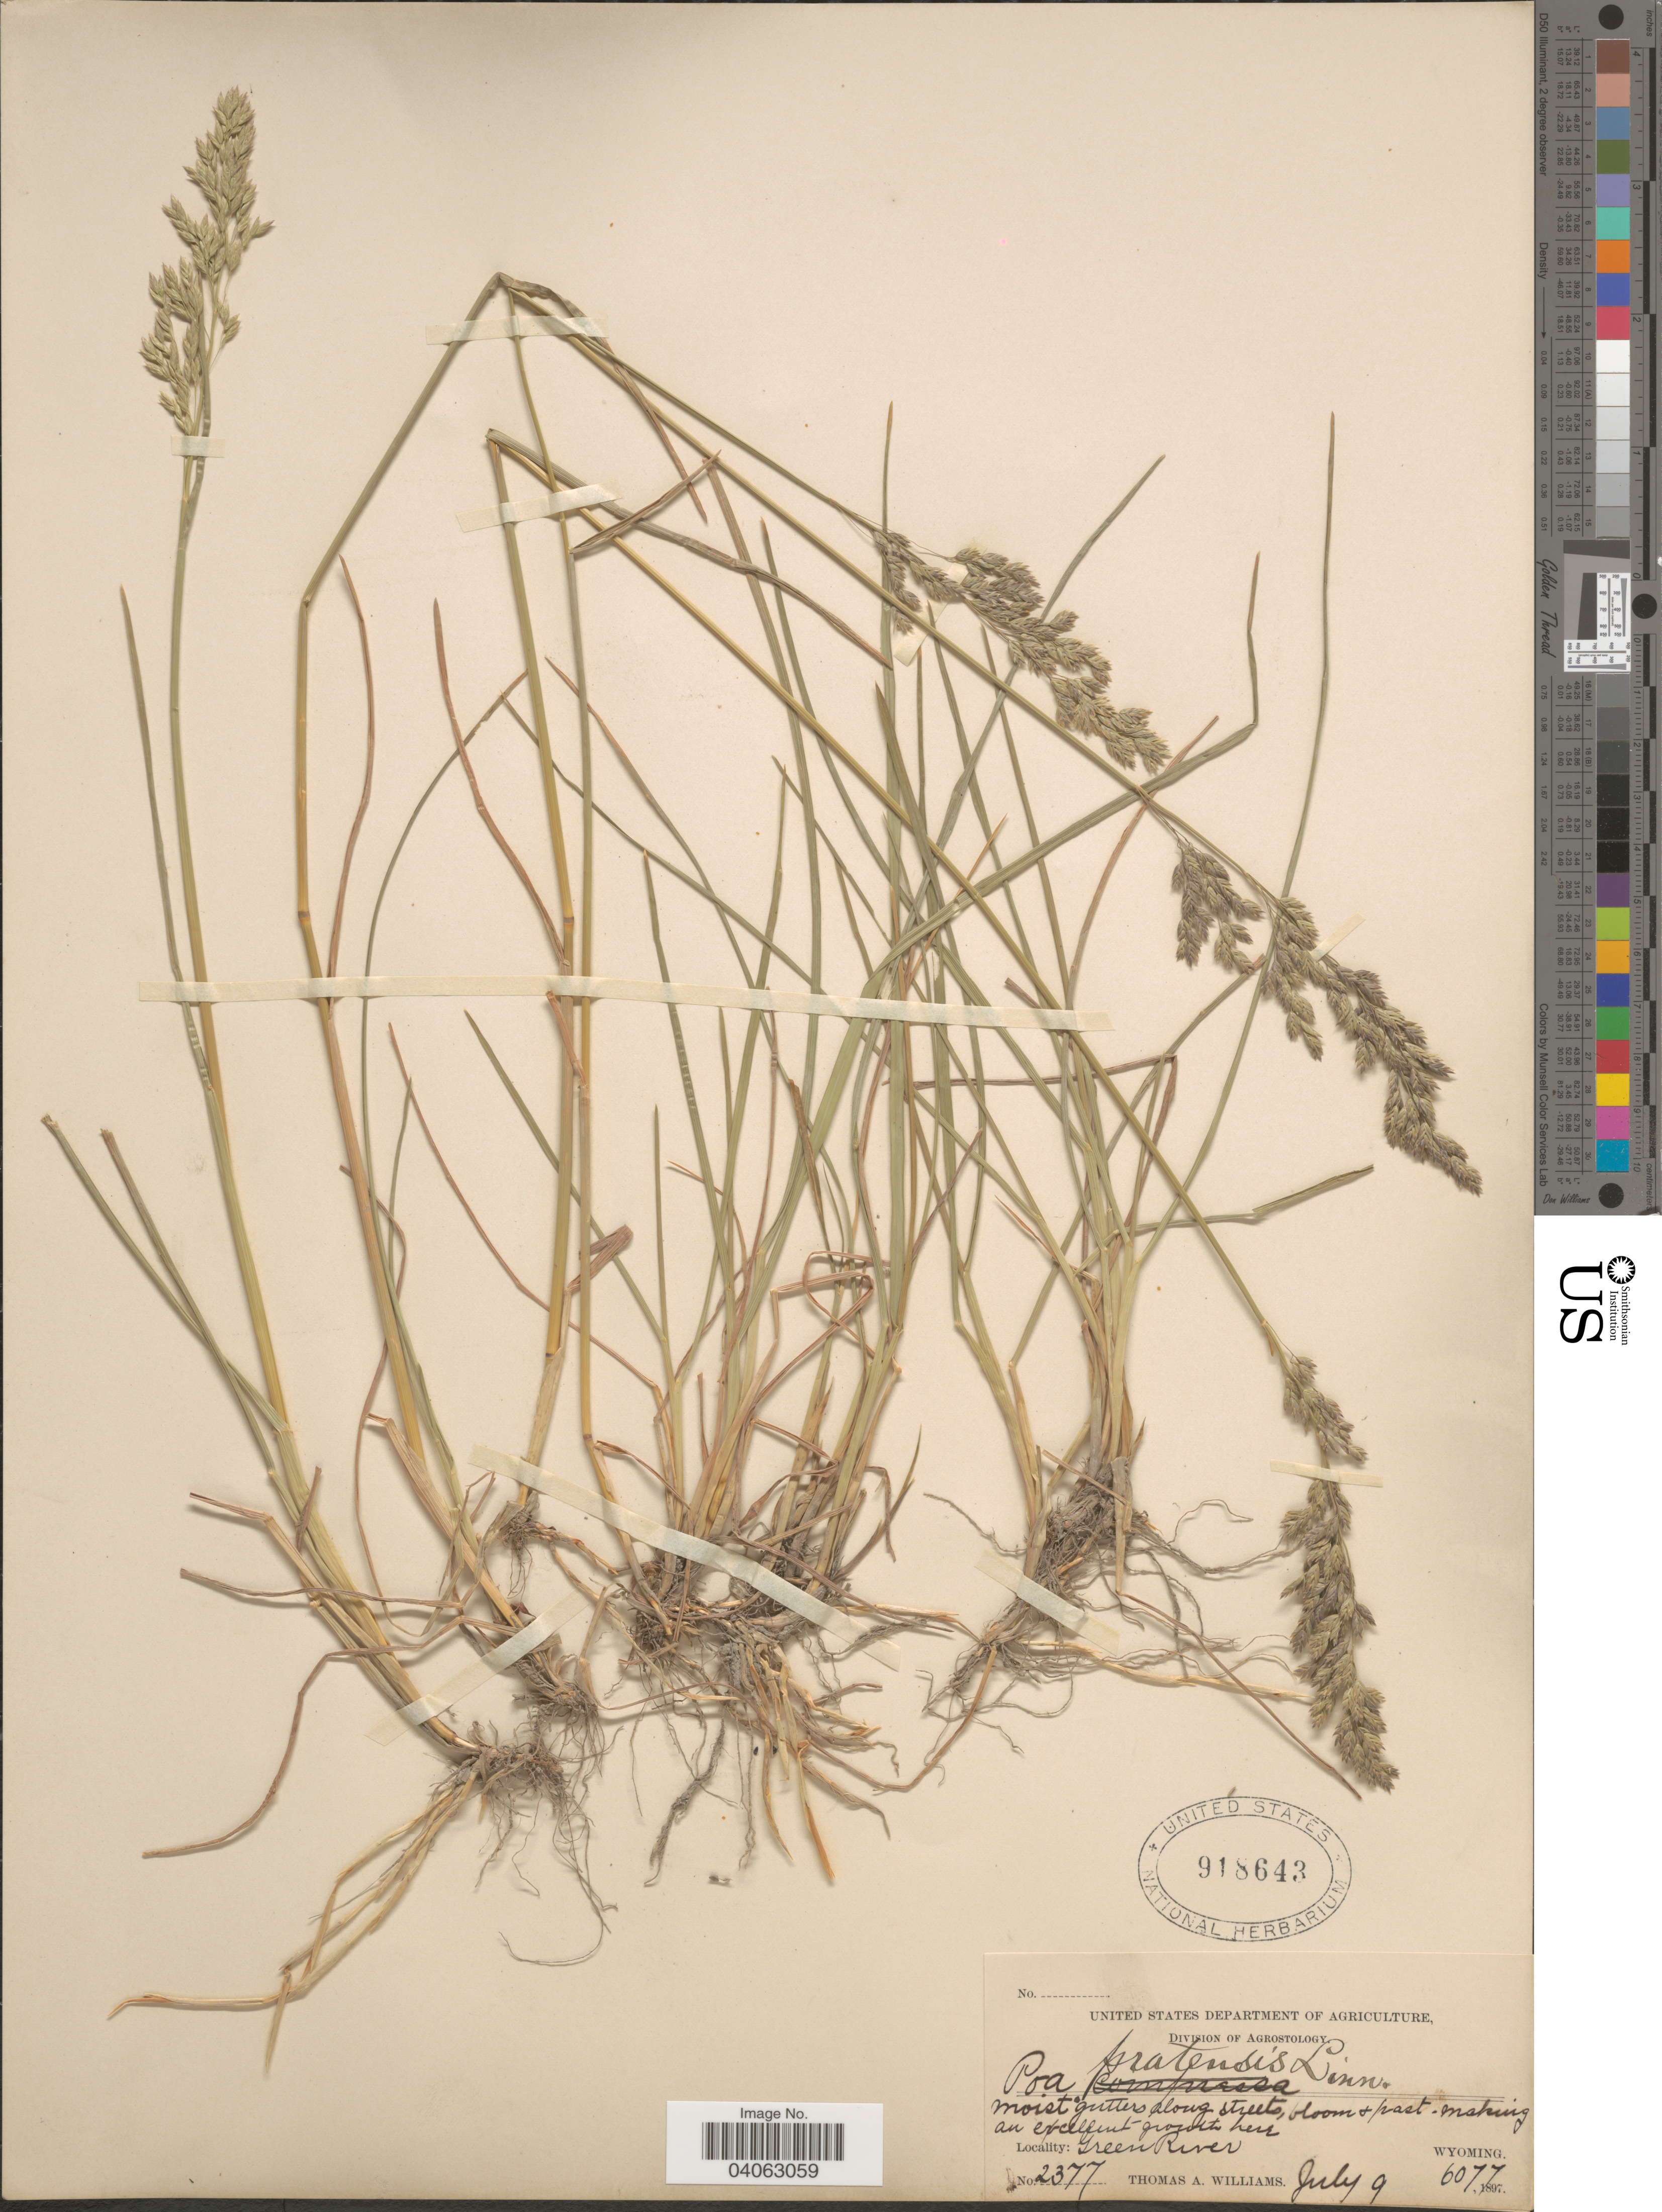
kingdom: Plantae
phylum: Tracheophyta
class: Liliopsida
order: Poales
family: Poaceae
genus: Poa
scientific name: Poa pratensis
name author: L.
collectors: T. A. Williams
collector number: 2377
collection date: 1897-07-09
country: United States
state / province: Wyoming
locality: Green River.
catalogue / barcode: US 918643